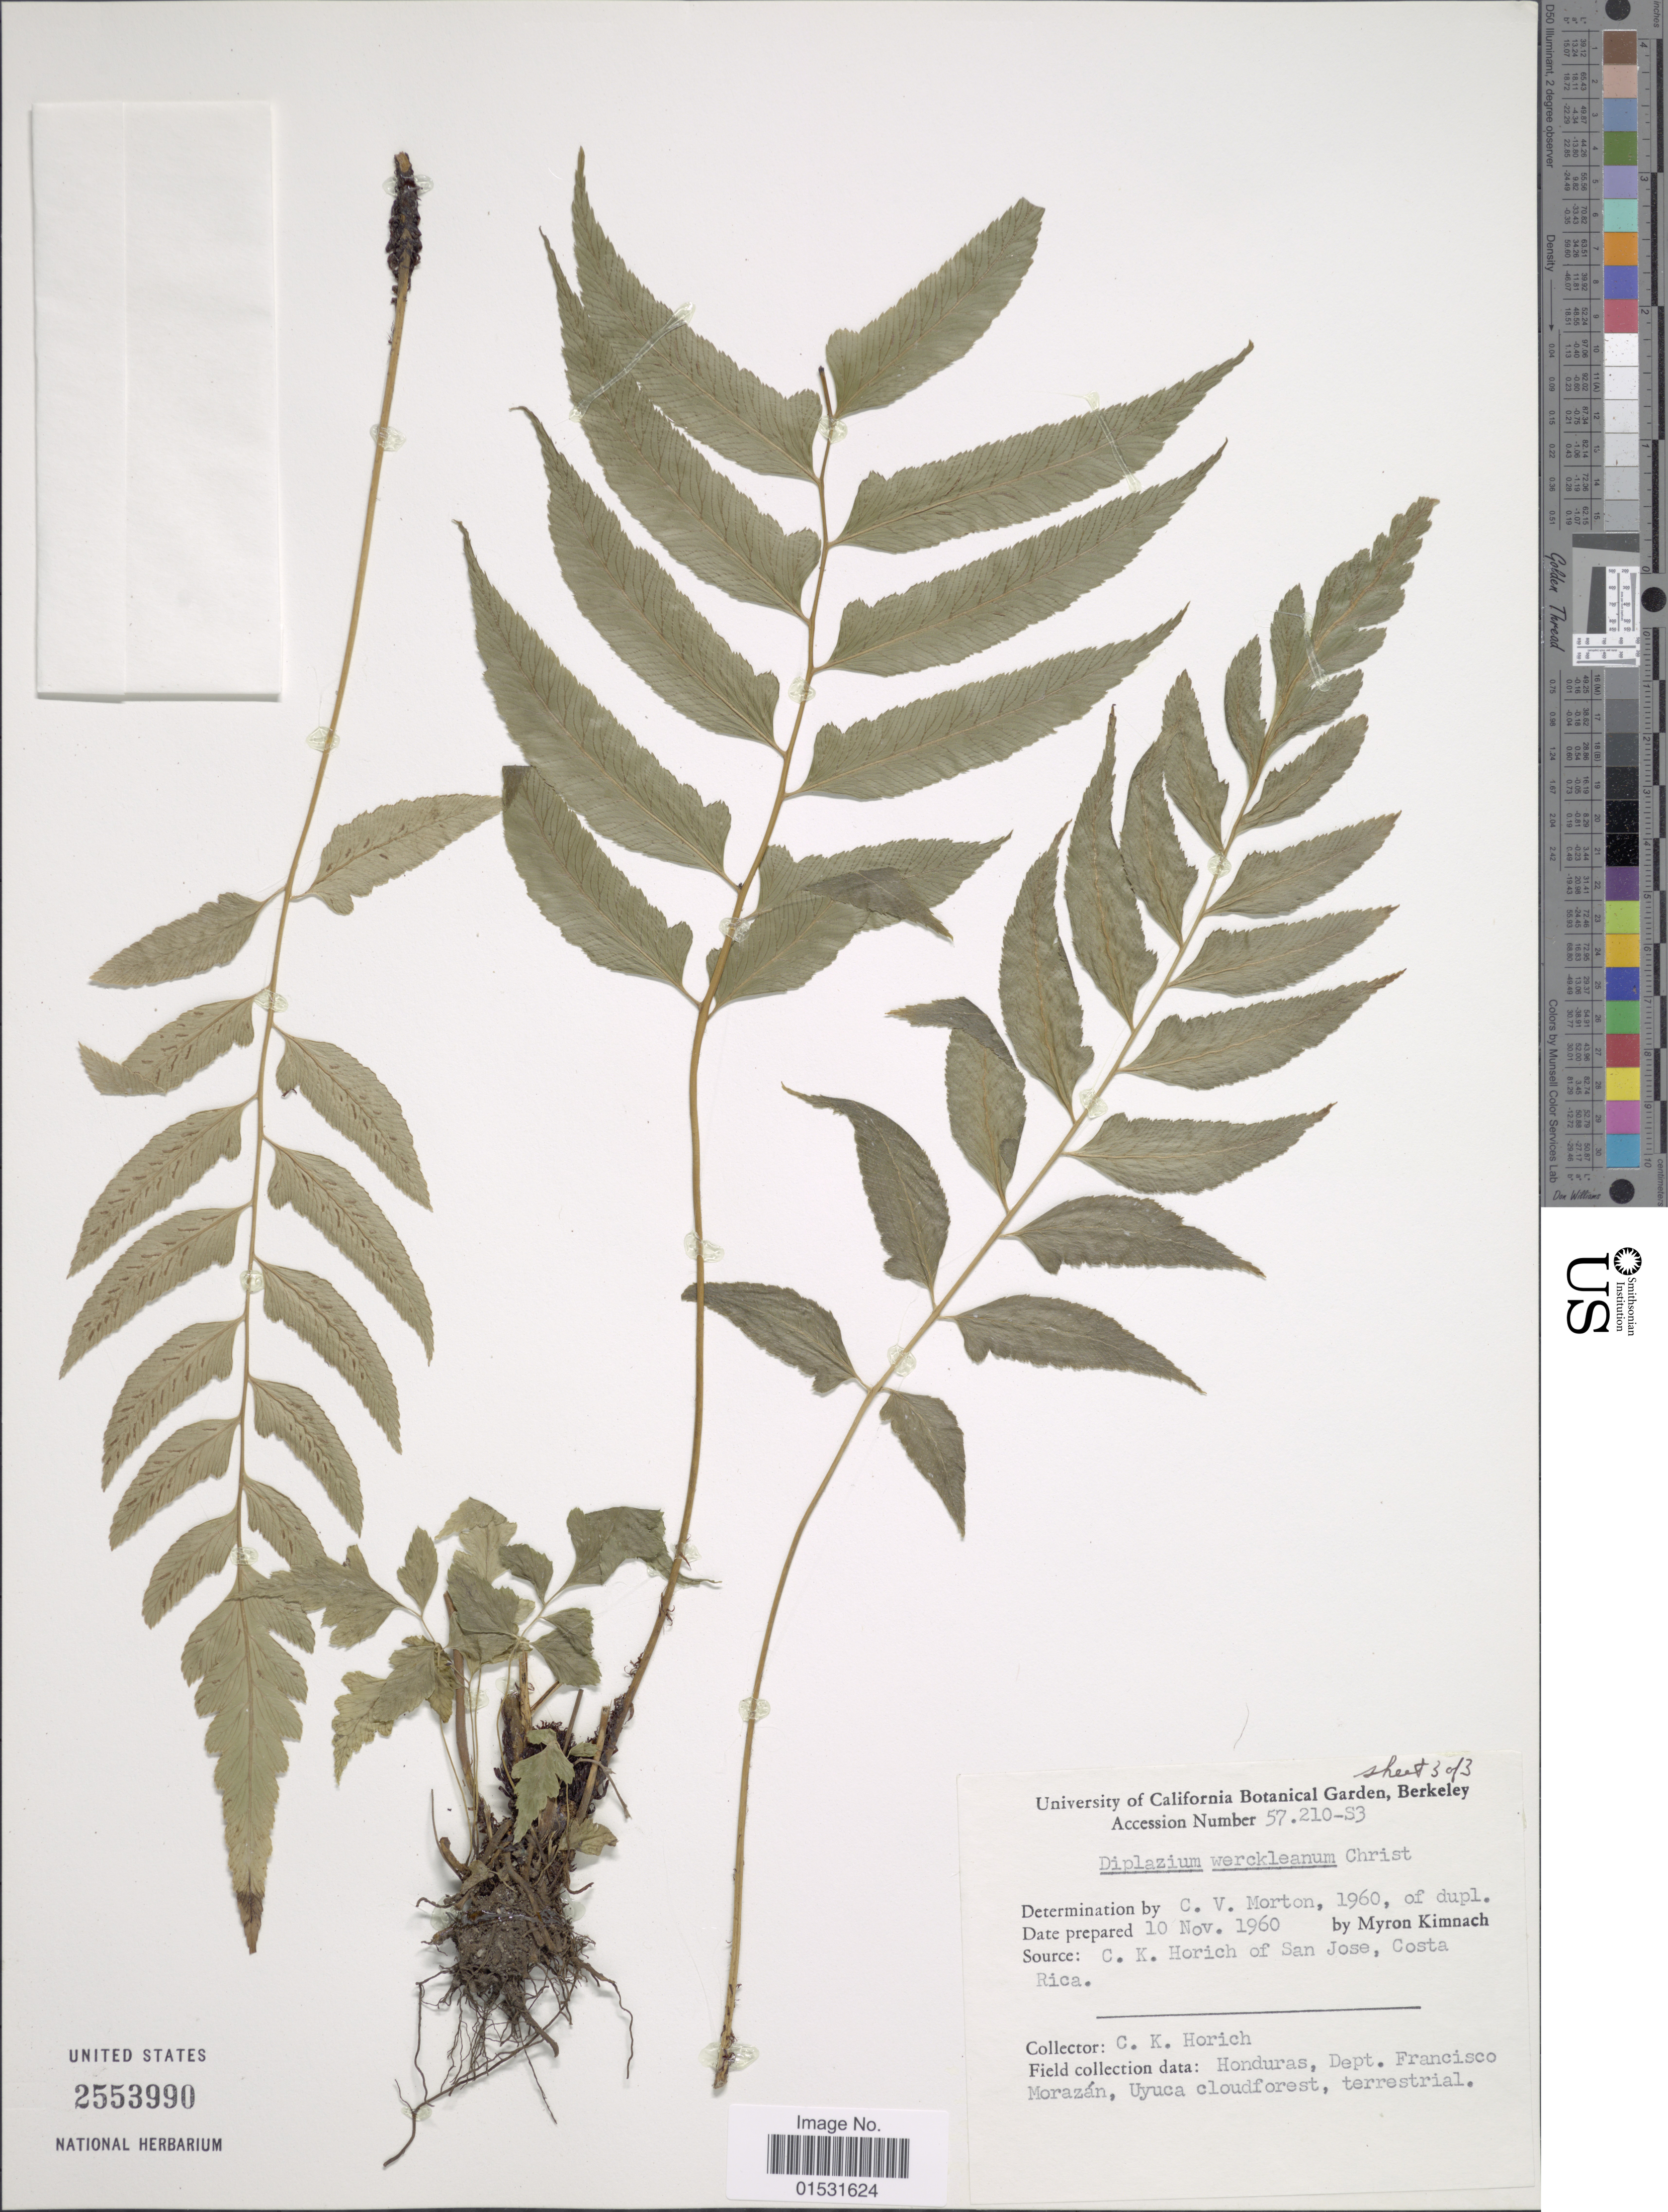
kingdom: Plantae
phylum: Tracheophyta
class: Polypodiopsida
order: Polypodiales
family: Athyriaceae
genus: Diplazium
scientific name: Diplazium werckleanum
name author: Christ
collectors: M. W. Kimnach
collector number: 57.210-S3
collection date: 1960-11-10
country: United States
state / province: California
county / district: Alameda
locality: University of California Botanical Garden, Berkeley.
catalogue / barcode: US 2553990